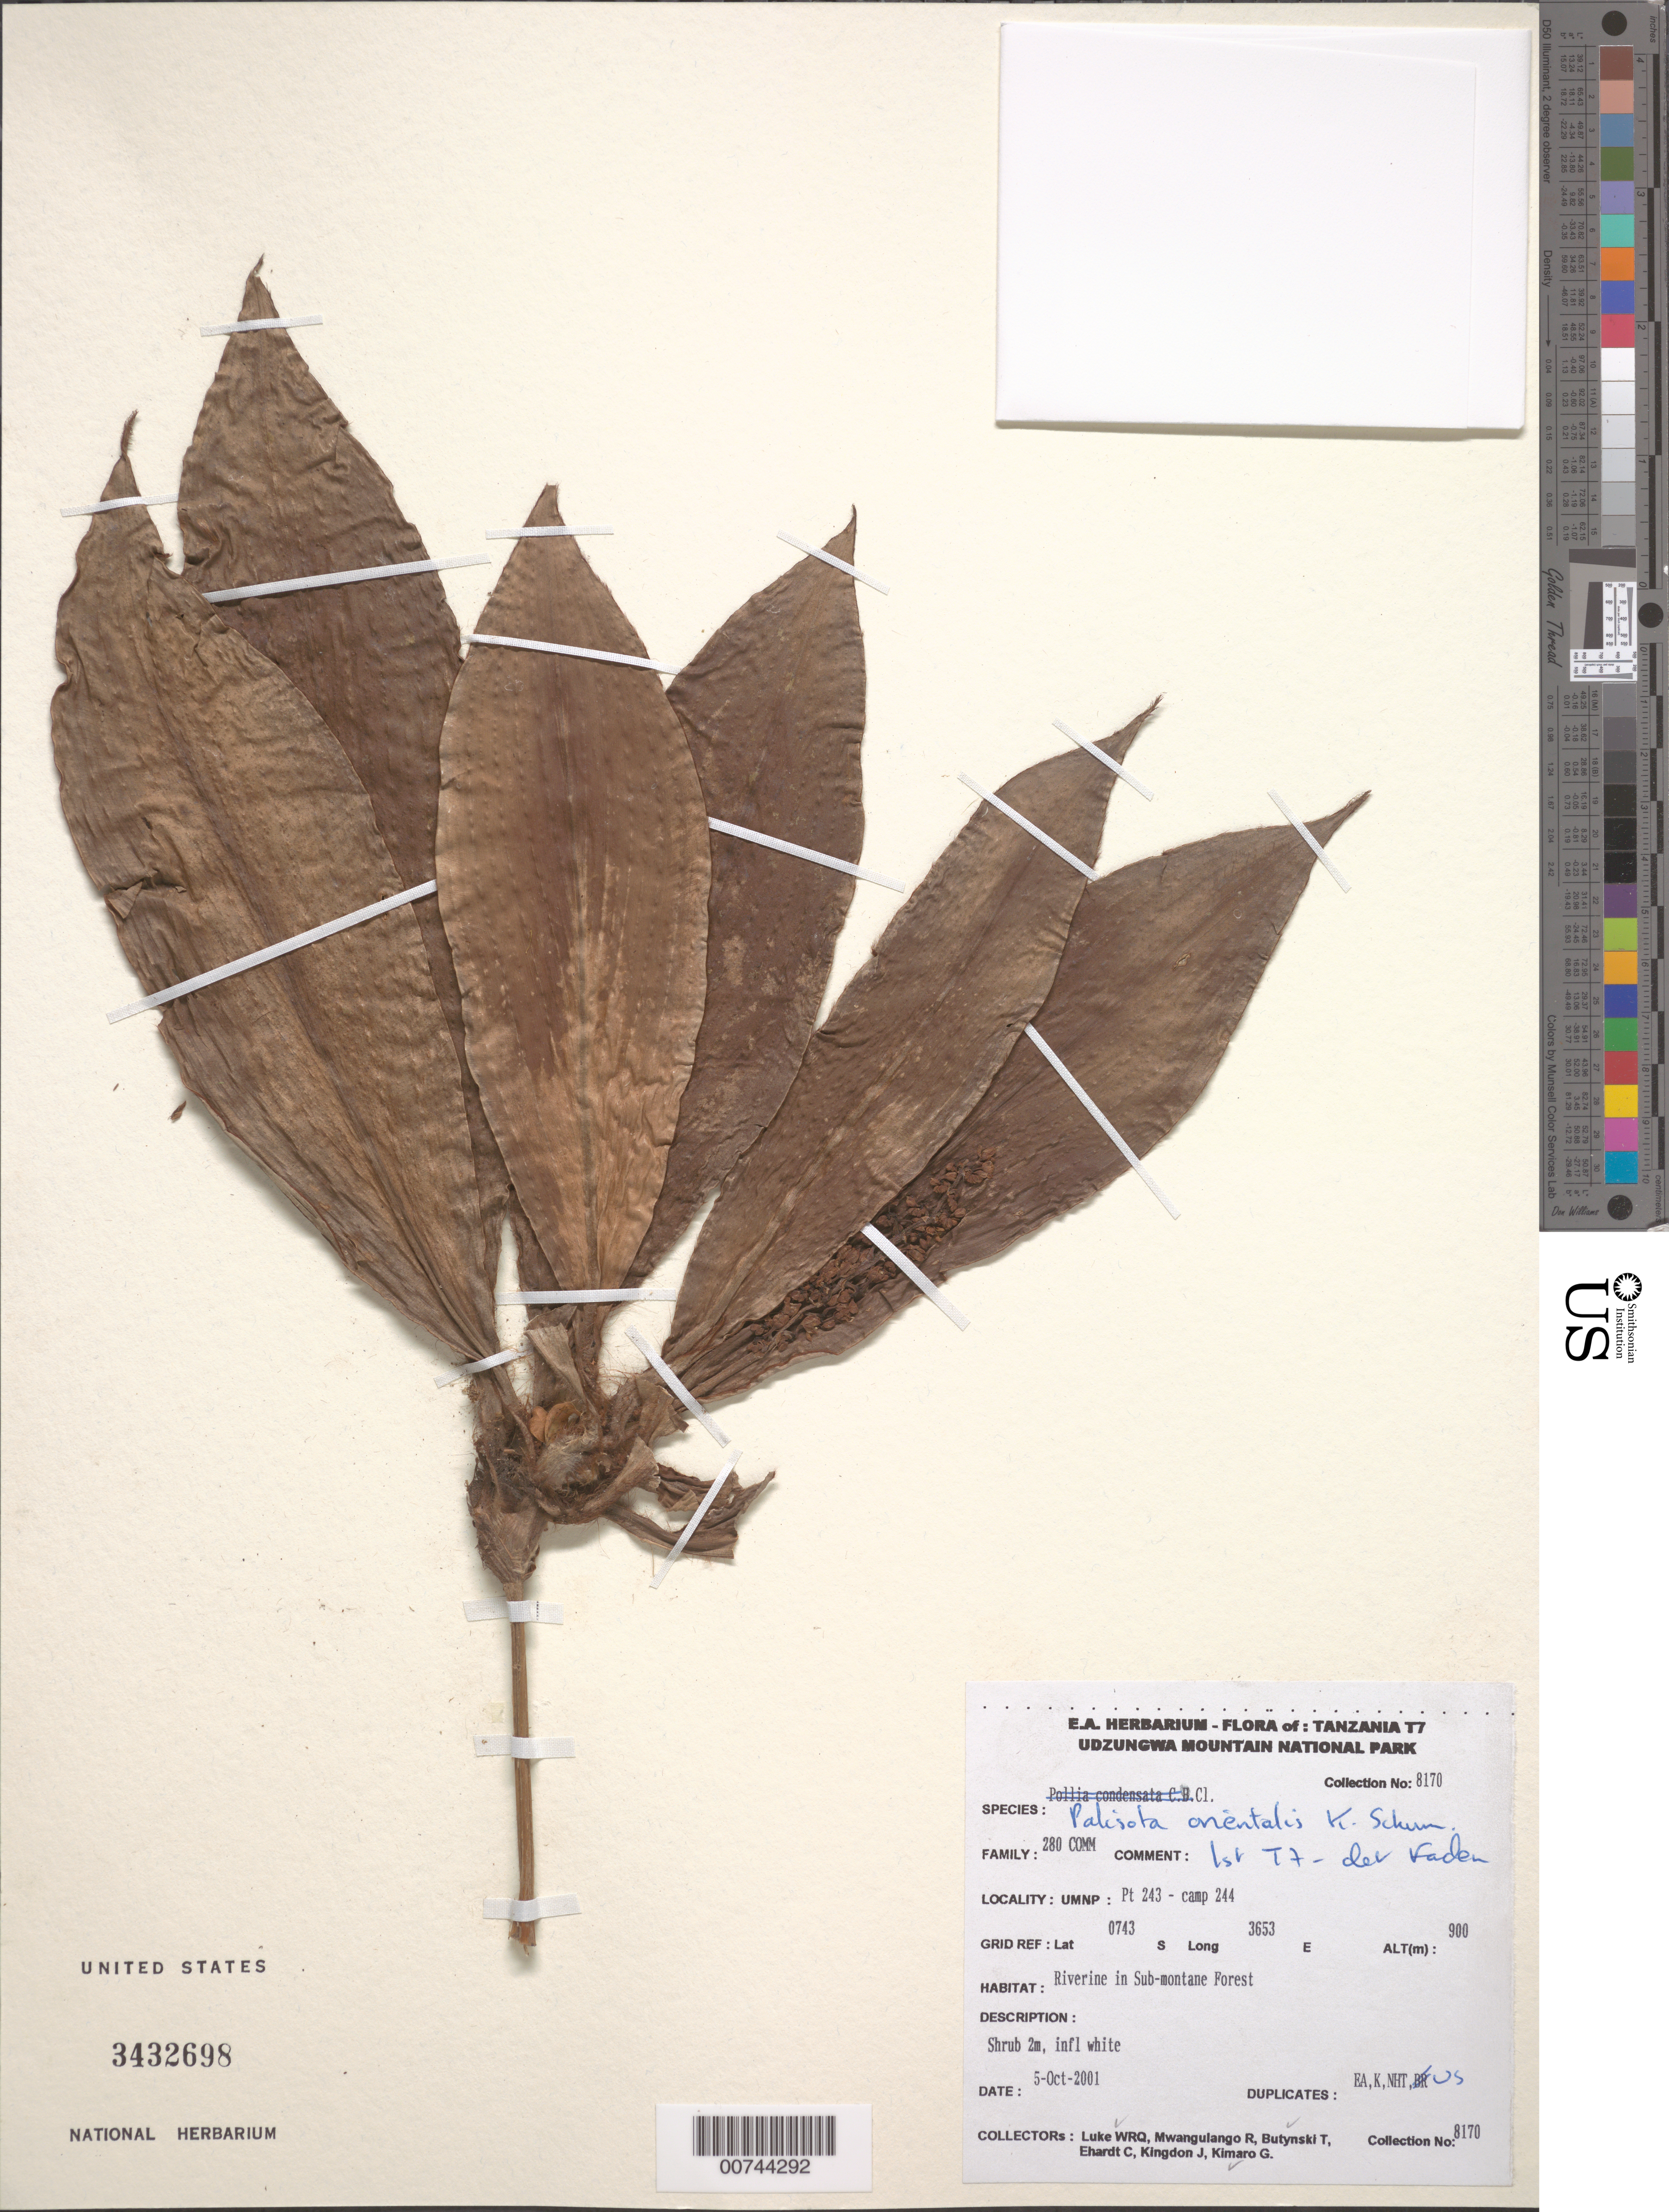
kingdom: Plantae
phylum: Tracheophyta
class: Liliopsida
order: Commelinales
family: Commelinaceae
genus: Palisota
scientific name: Palisota orientalis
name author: K. Schum.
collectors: Q. Luke, T. Butynski, G. Kimaro, R. Mwangulango, J. Kingdon & C. Ehardt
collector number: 8170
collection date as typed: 05 Oct 2001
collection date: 2001-10-05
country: Tanzania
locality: Udzungwa Mountain National Park, T7 Pt 243, camp 244.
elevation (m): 900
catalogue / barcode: US 3432698